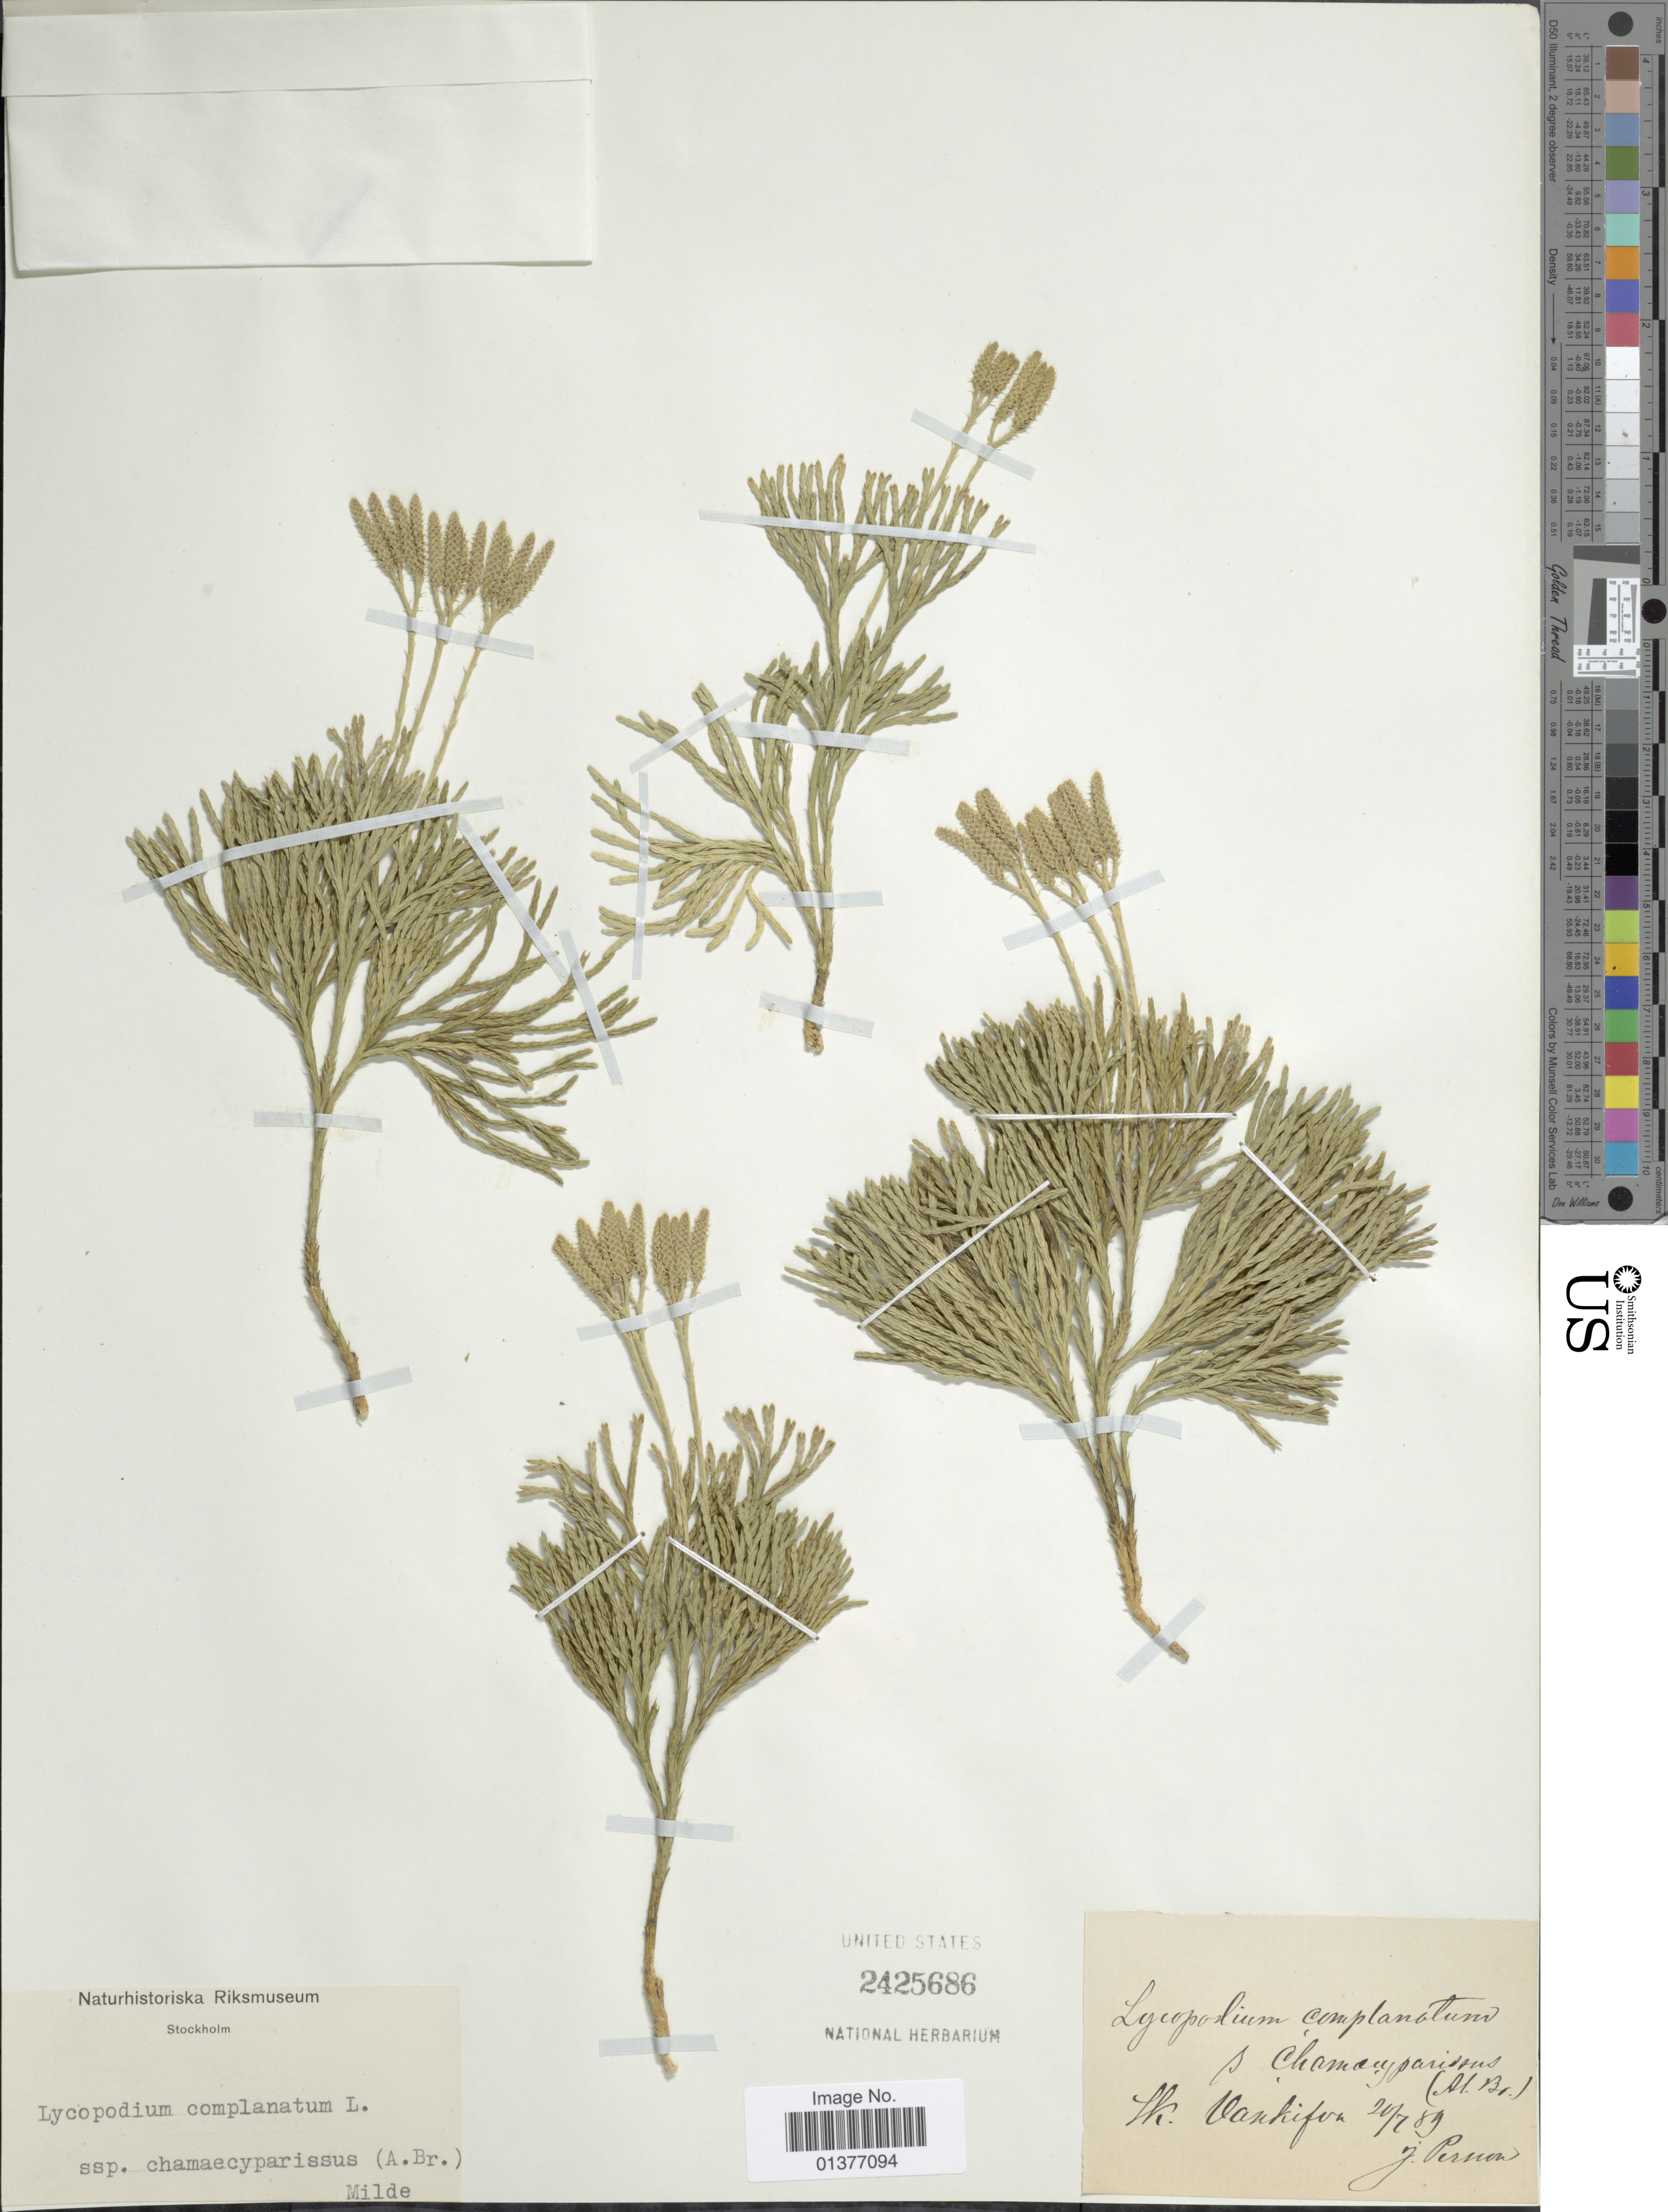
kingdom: Plantae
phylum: Tracheophyta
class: Lycopodiopsida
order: Lycopodiales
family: Lycopodiaceae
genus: Diphasiastrum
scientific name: Diphasiastrum complanatum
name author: (L.) Holub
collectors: J. Persson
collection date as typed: Transcribed d/m/y: 20/7/89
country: Sweden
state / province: Skåne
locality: Sk. Vankifva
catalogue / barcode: US 2425686